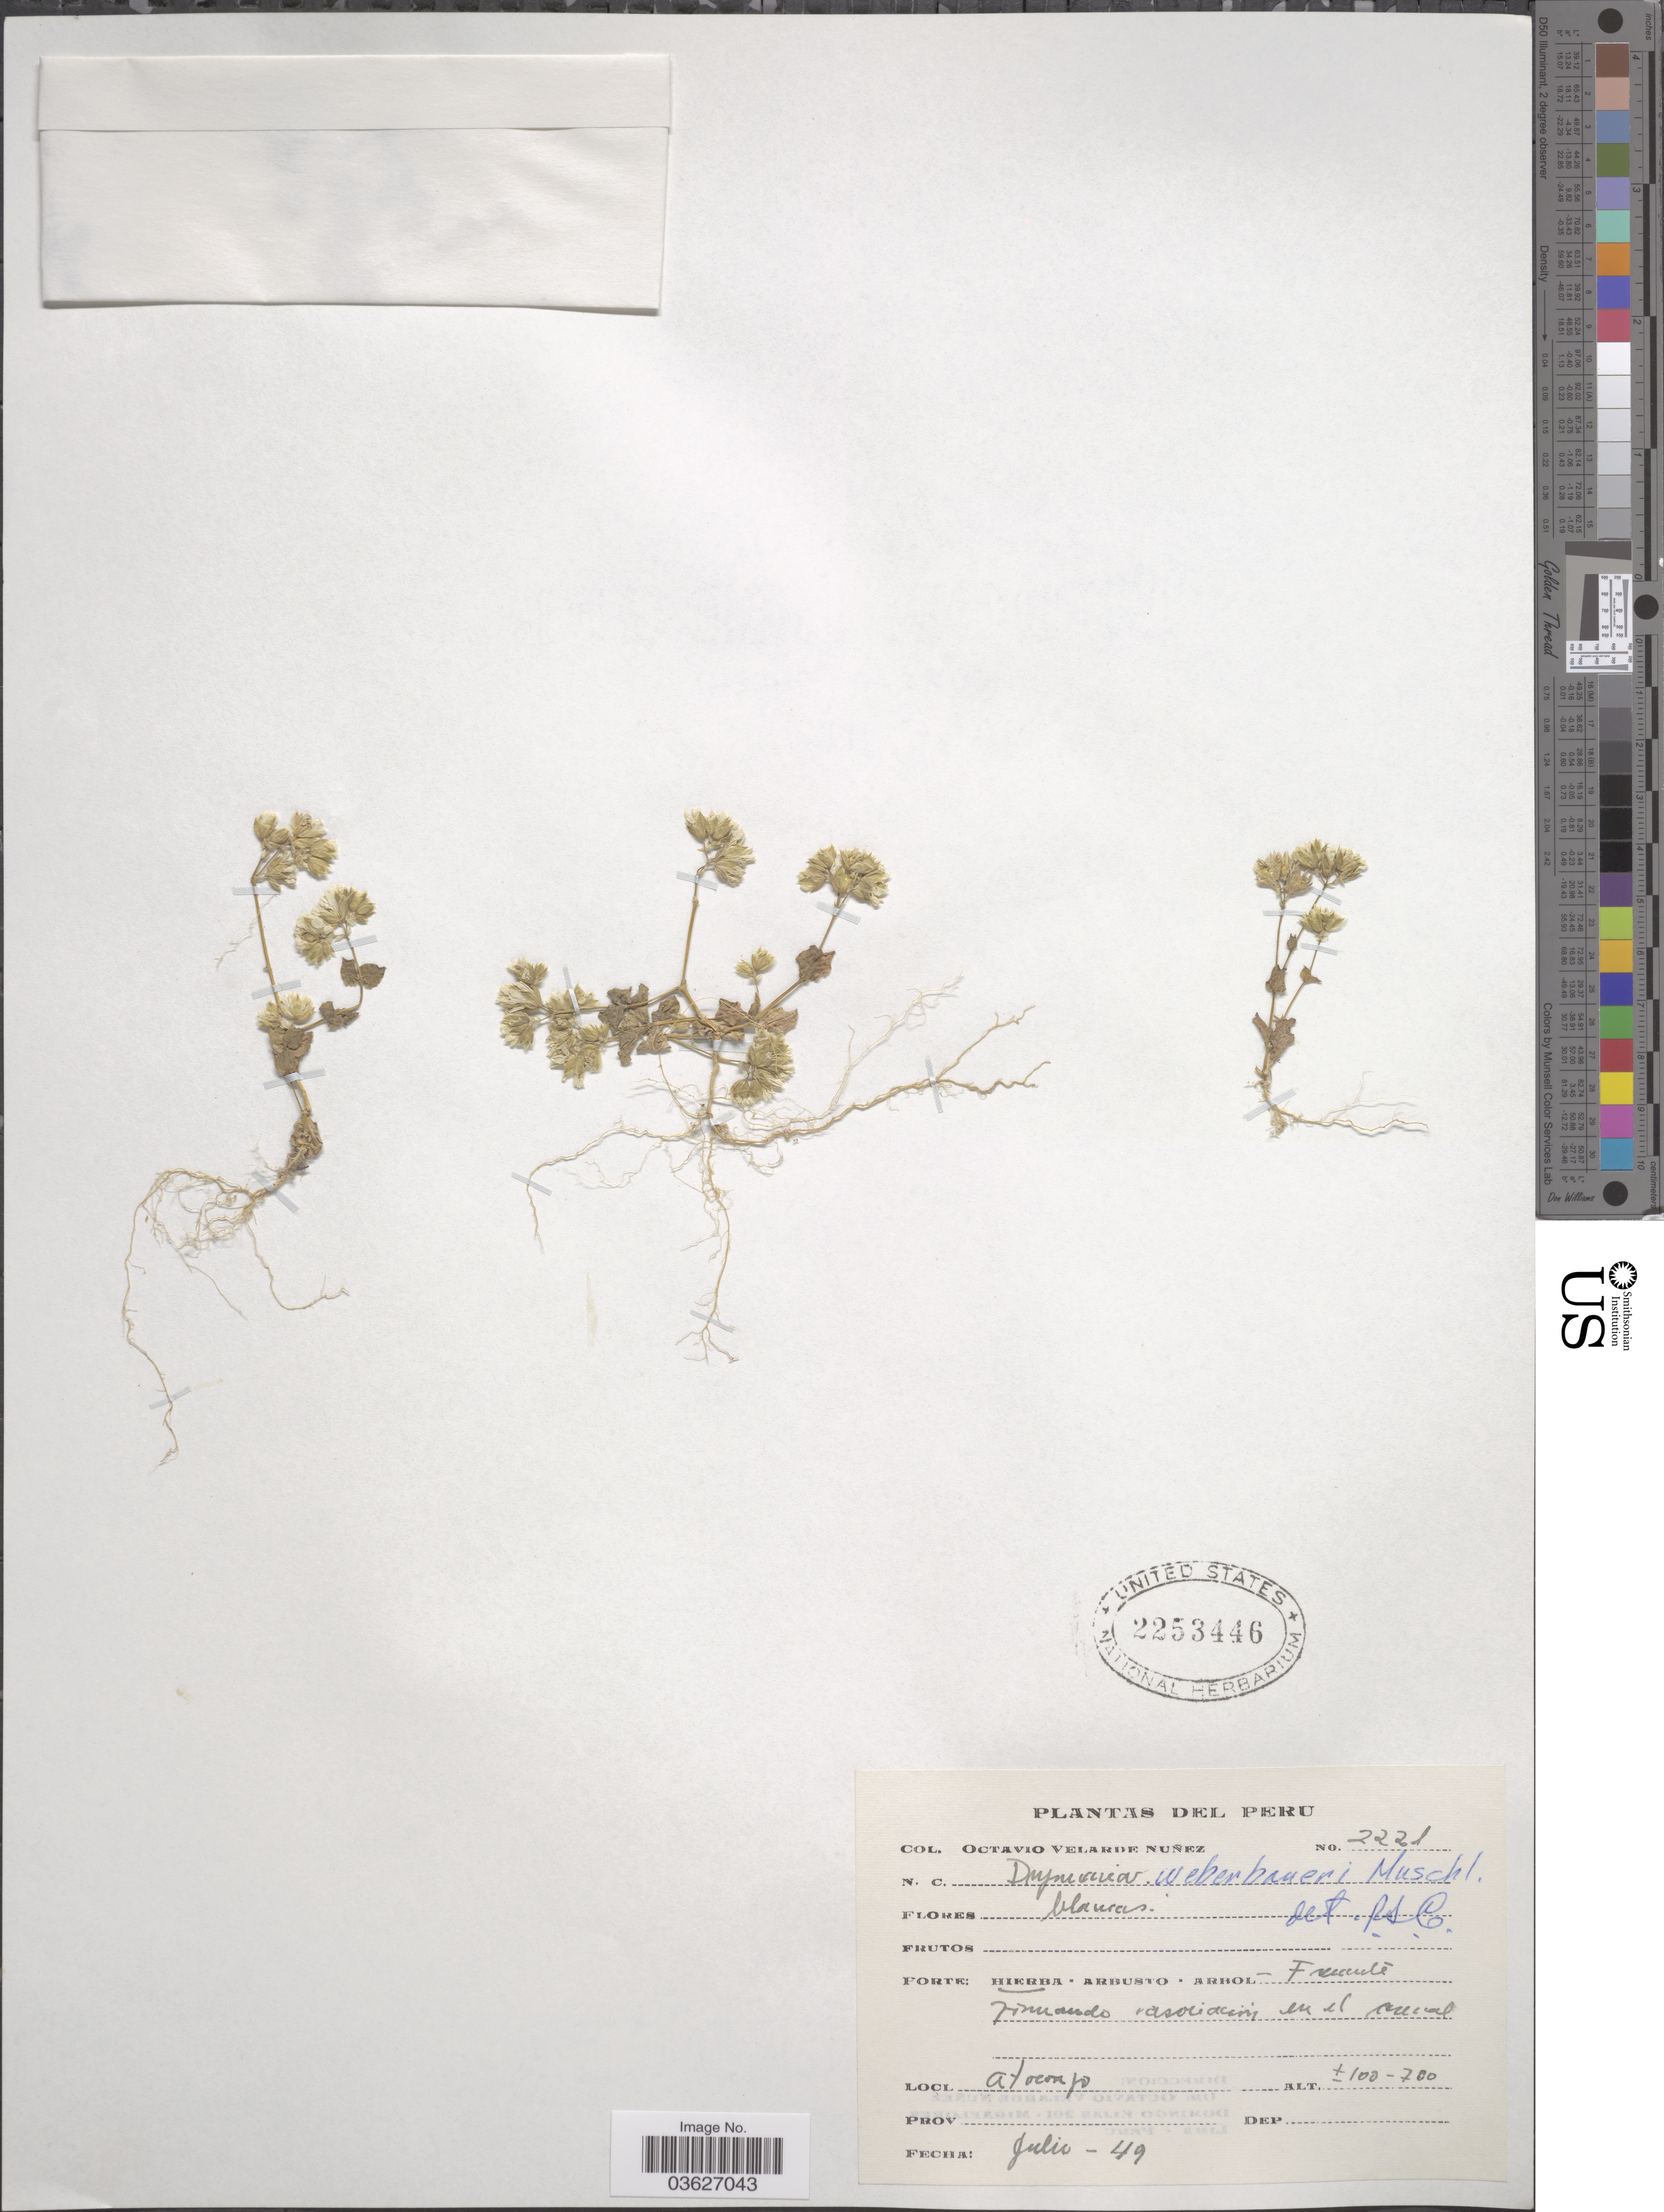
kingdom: Plantae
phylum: Tracheophyta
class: Magnoliopsida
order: Caryophyllales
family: Caryophyllaceae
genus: Drymaria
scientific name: Drymaria paposana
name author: Phil.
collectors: O. Velarde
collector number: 2221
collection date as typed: Transcribed d/m/y: /7/49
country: Peru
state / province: Lima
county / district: Lima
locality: Atocongo.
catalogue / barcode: US 2253446